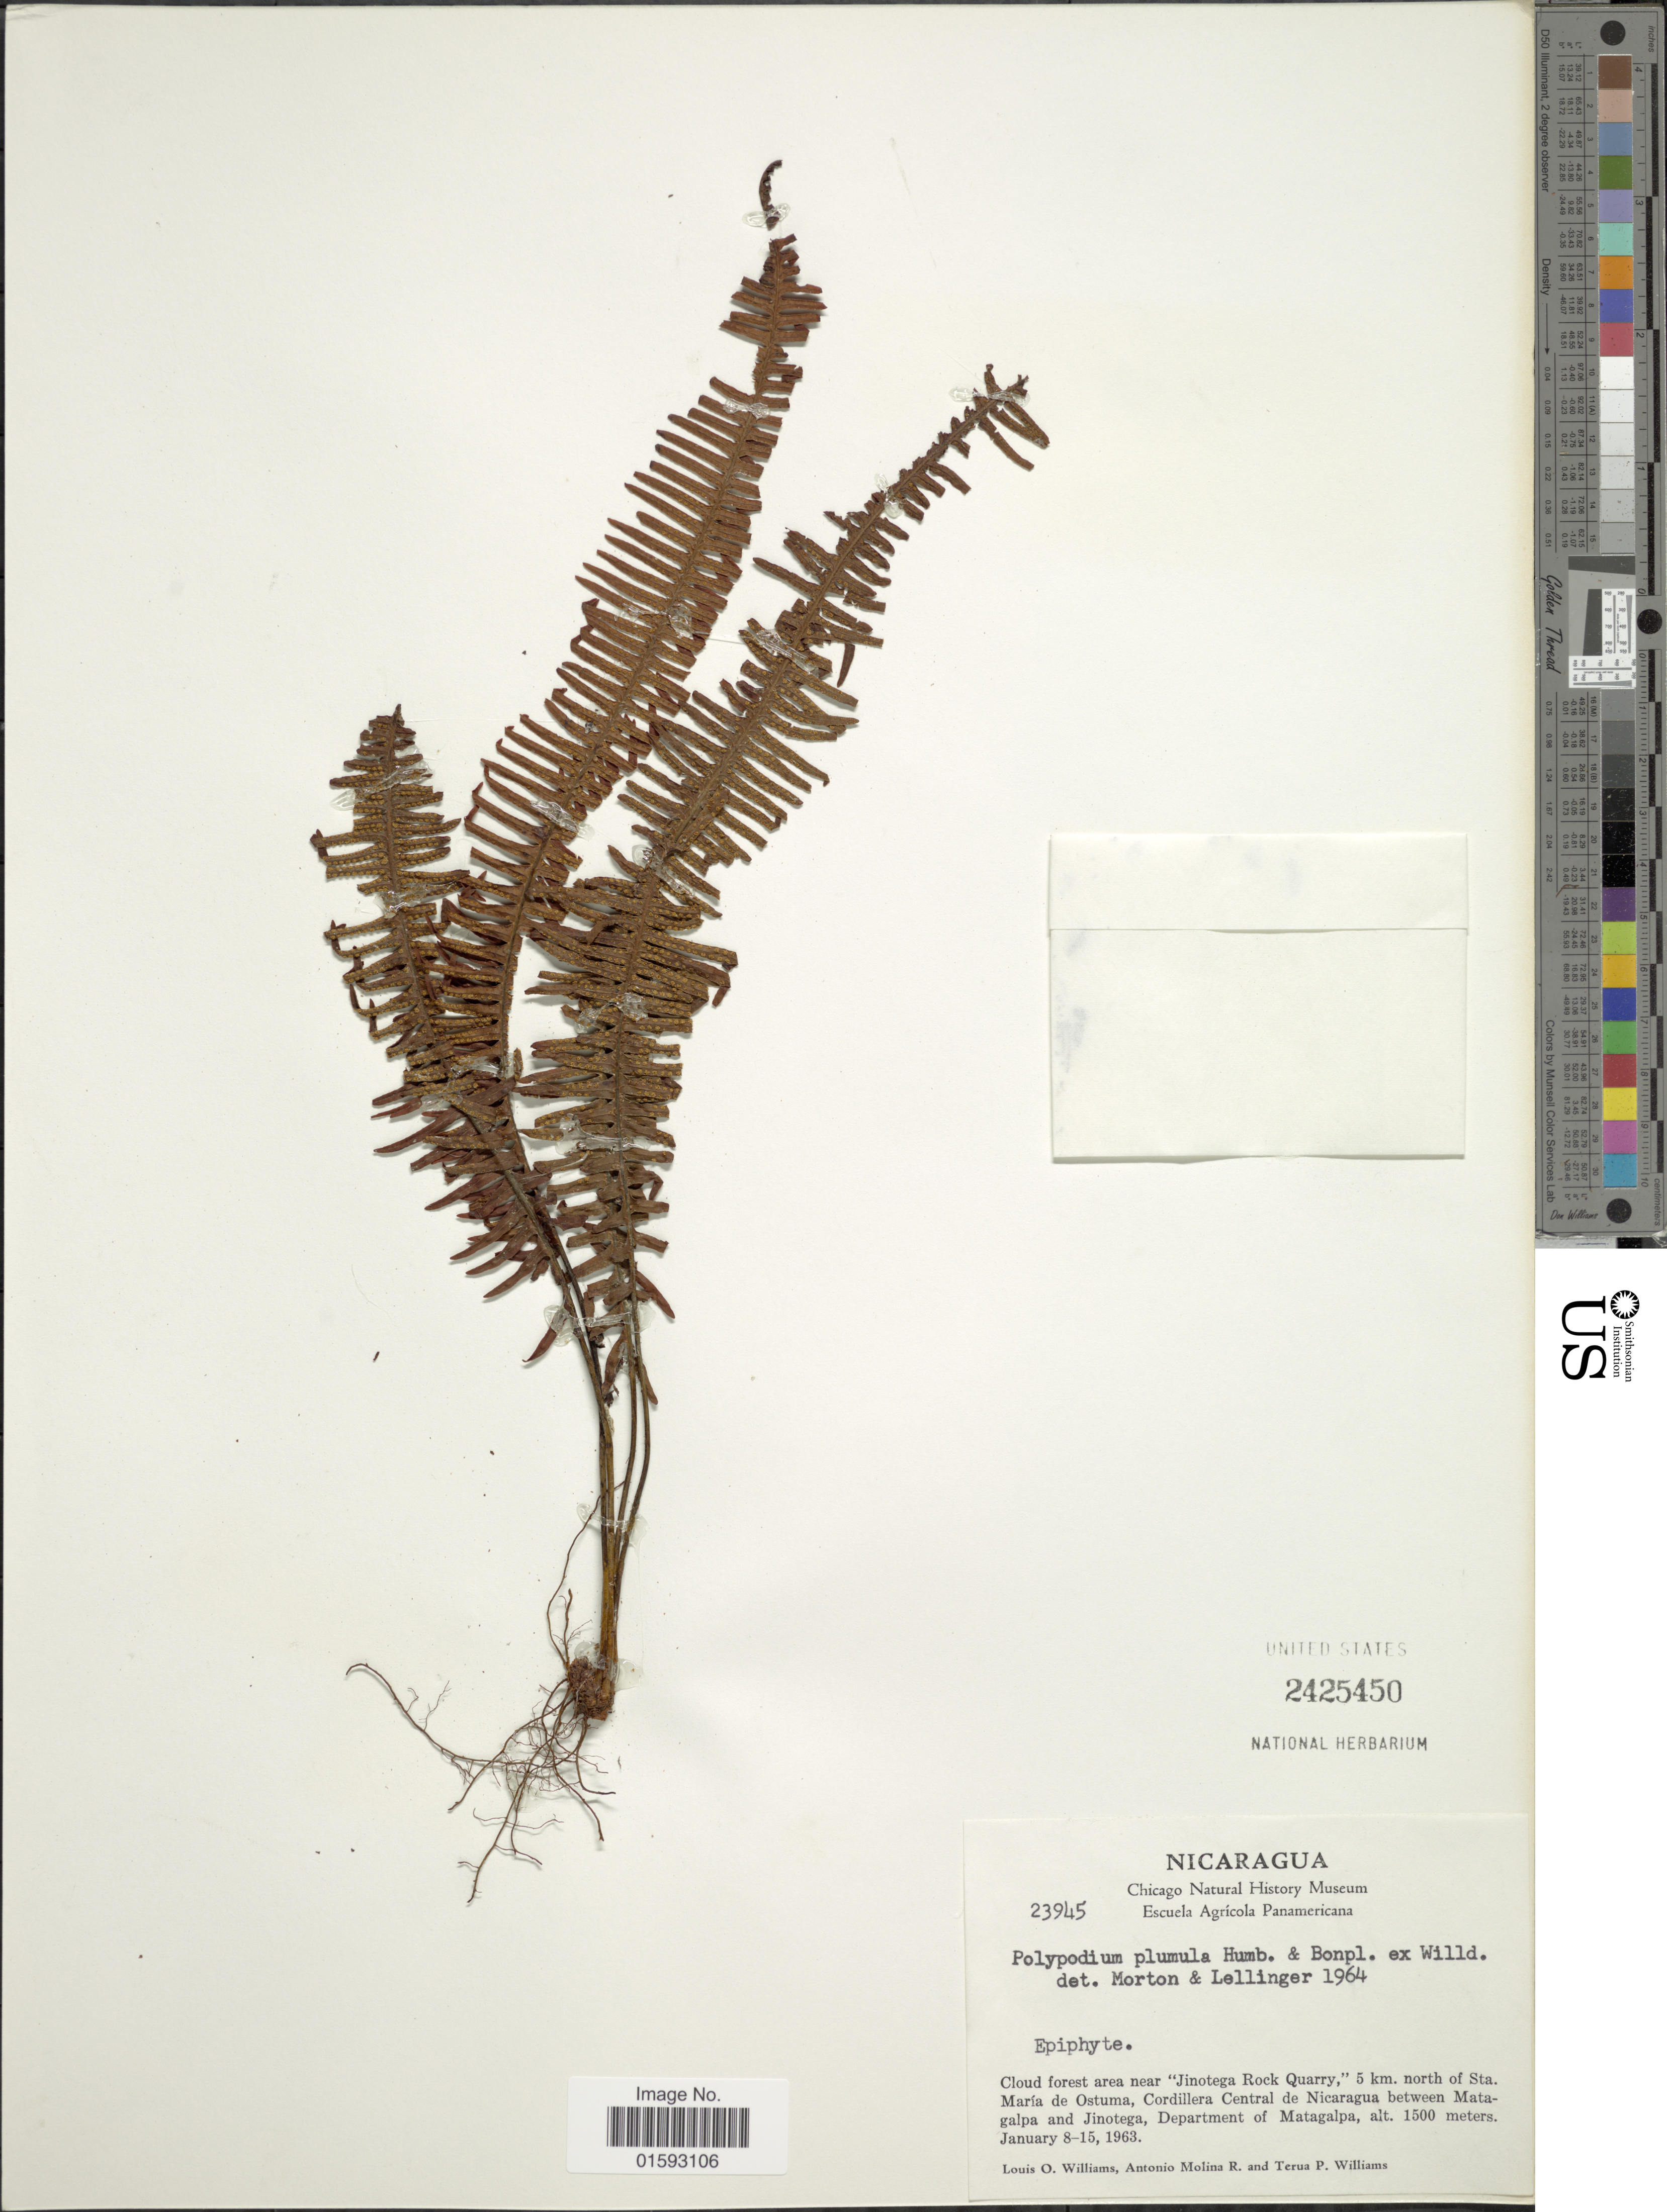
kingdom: Plantae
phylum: Tracheophyta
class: Polypodiopsida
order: Polypodiales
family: Polypodiaceae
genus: Pecluma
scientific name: Pecluma plumula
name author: (Humb. & Bonpl. ex Willd.) M.G. Price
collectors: L. O. Williams, A. Molina R. & T. P. Williams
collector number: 23945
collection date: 1963-01-08/1963-01-15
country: Nicaragua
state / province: Matagalpa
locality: Cloud forest near "Jinotega Rocky Quarry, "5 km. north of Sta. Maria de Ostuma, Cordillera Central de Nicaragua between Matagalp and Jinotega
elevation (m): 1500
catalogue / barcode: US 2425450